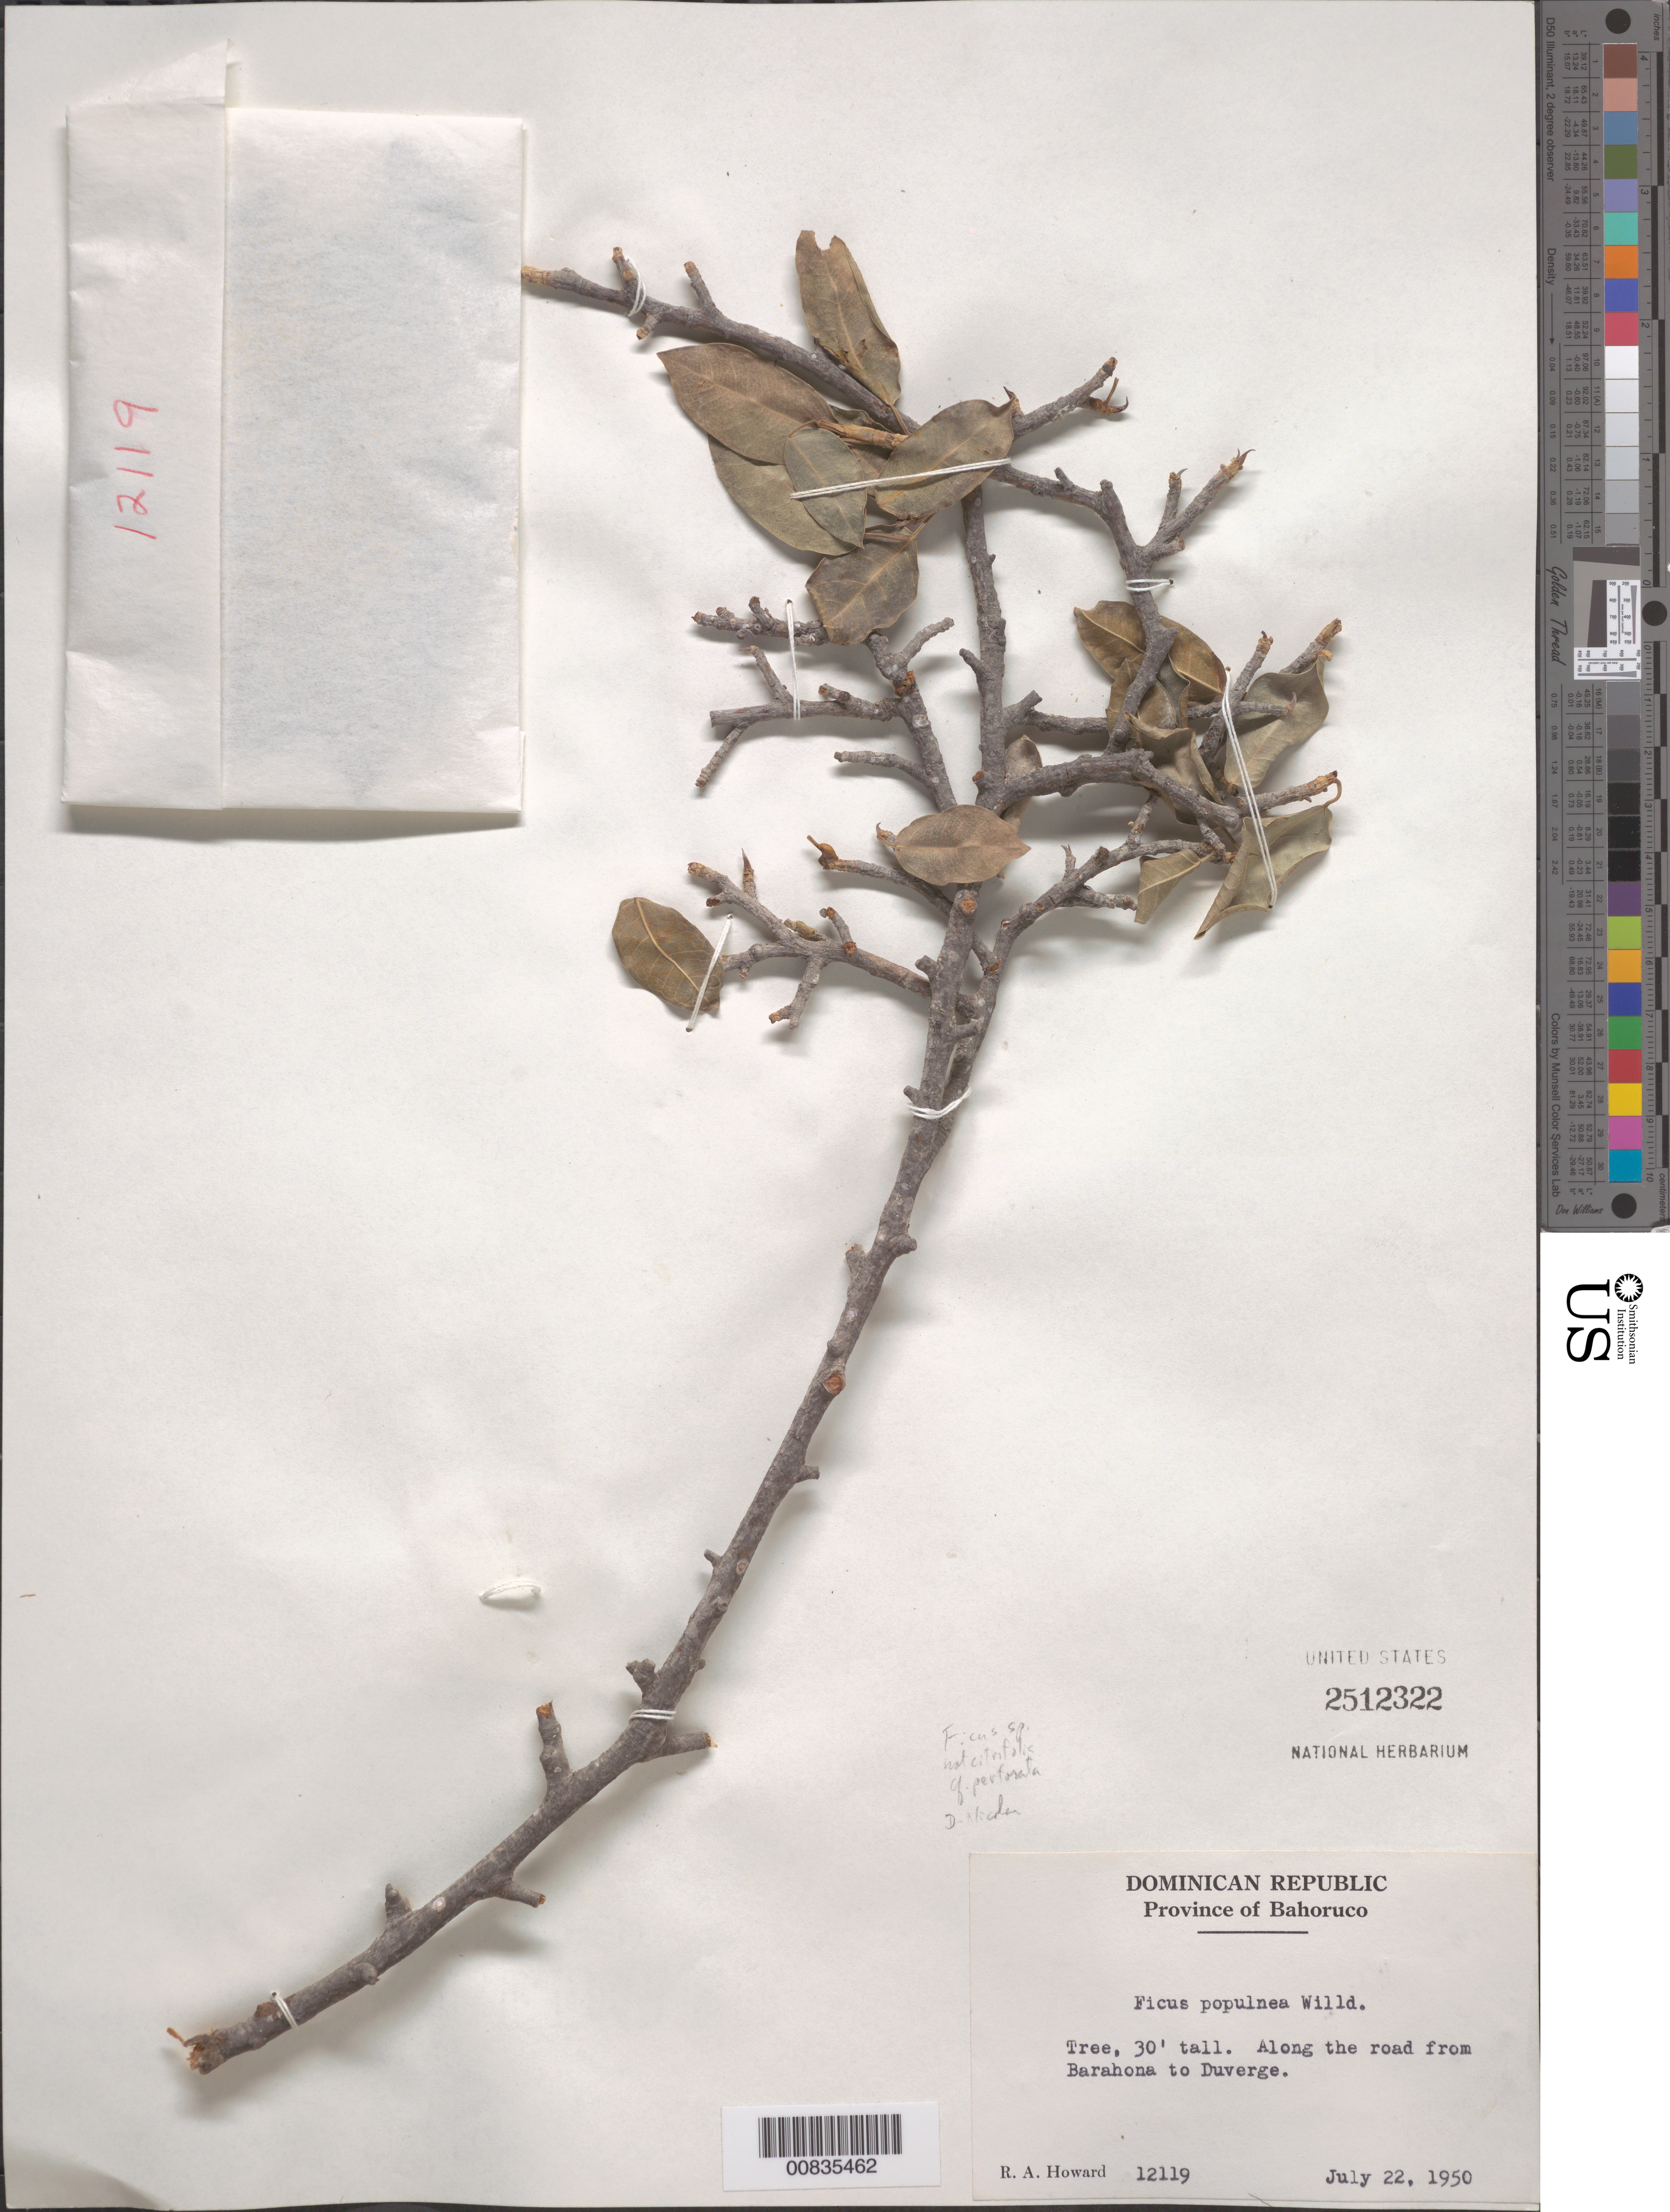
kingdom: Plantae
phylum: Tracheophyta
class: Magnoliopsida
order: Rosales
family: Moraceae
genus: Ficus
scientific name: Ficus populnea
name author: Willd.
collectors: R. A. Howard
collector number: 12119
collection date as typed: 22 Jul 1950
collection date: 1950-07-22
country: Dominican Republic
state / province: Baoruco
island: Hispaniola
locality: Along the road from Barahona to Duverge.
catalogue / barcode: US 2512322